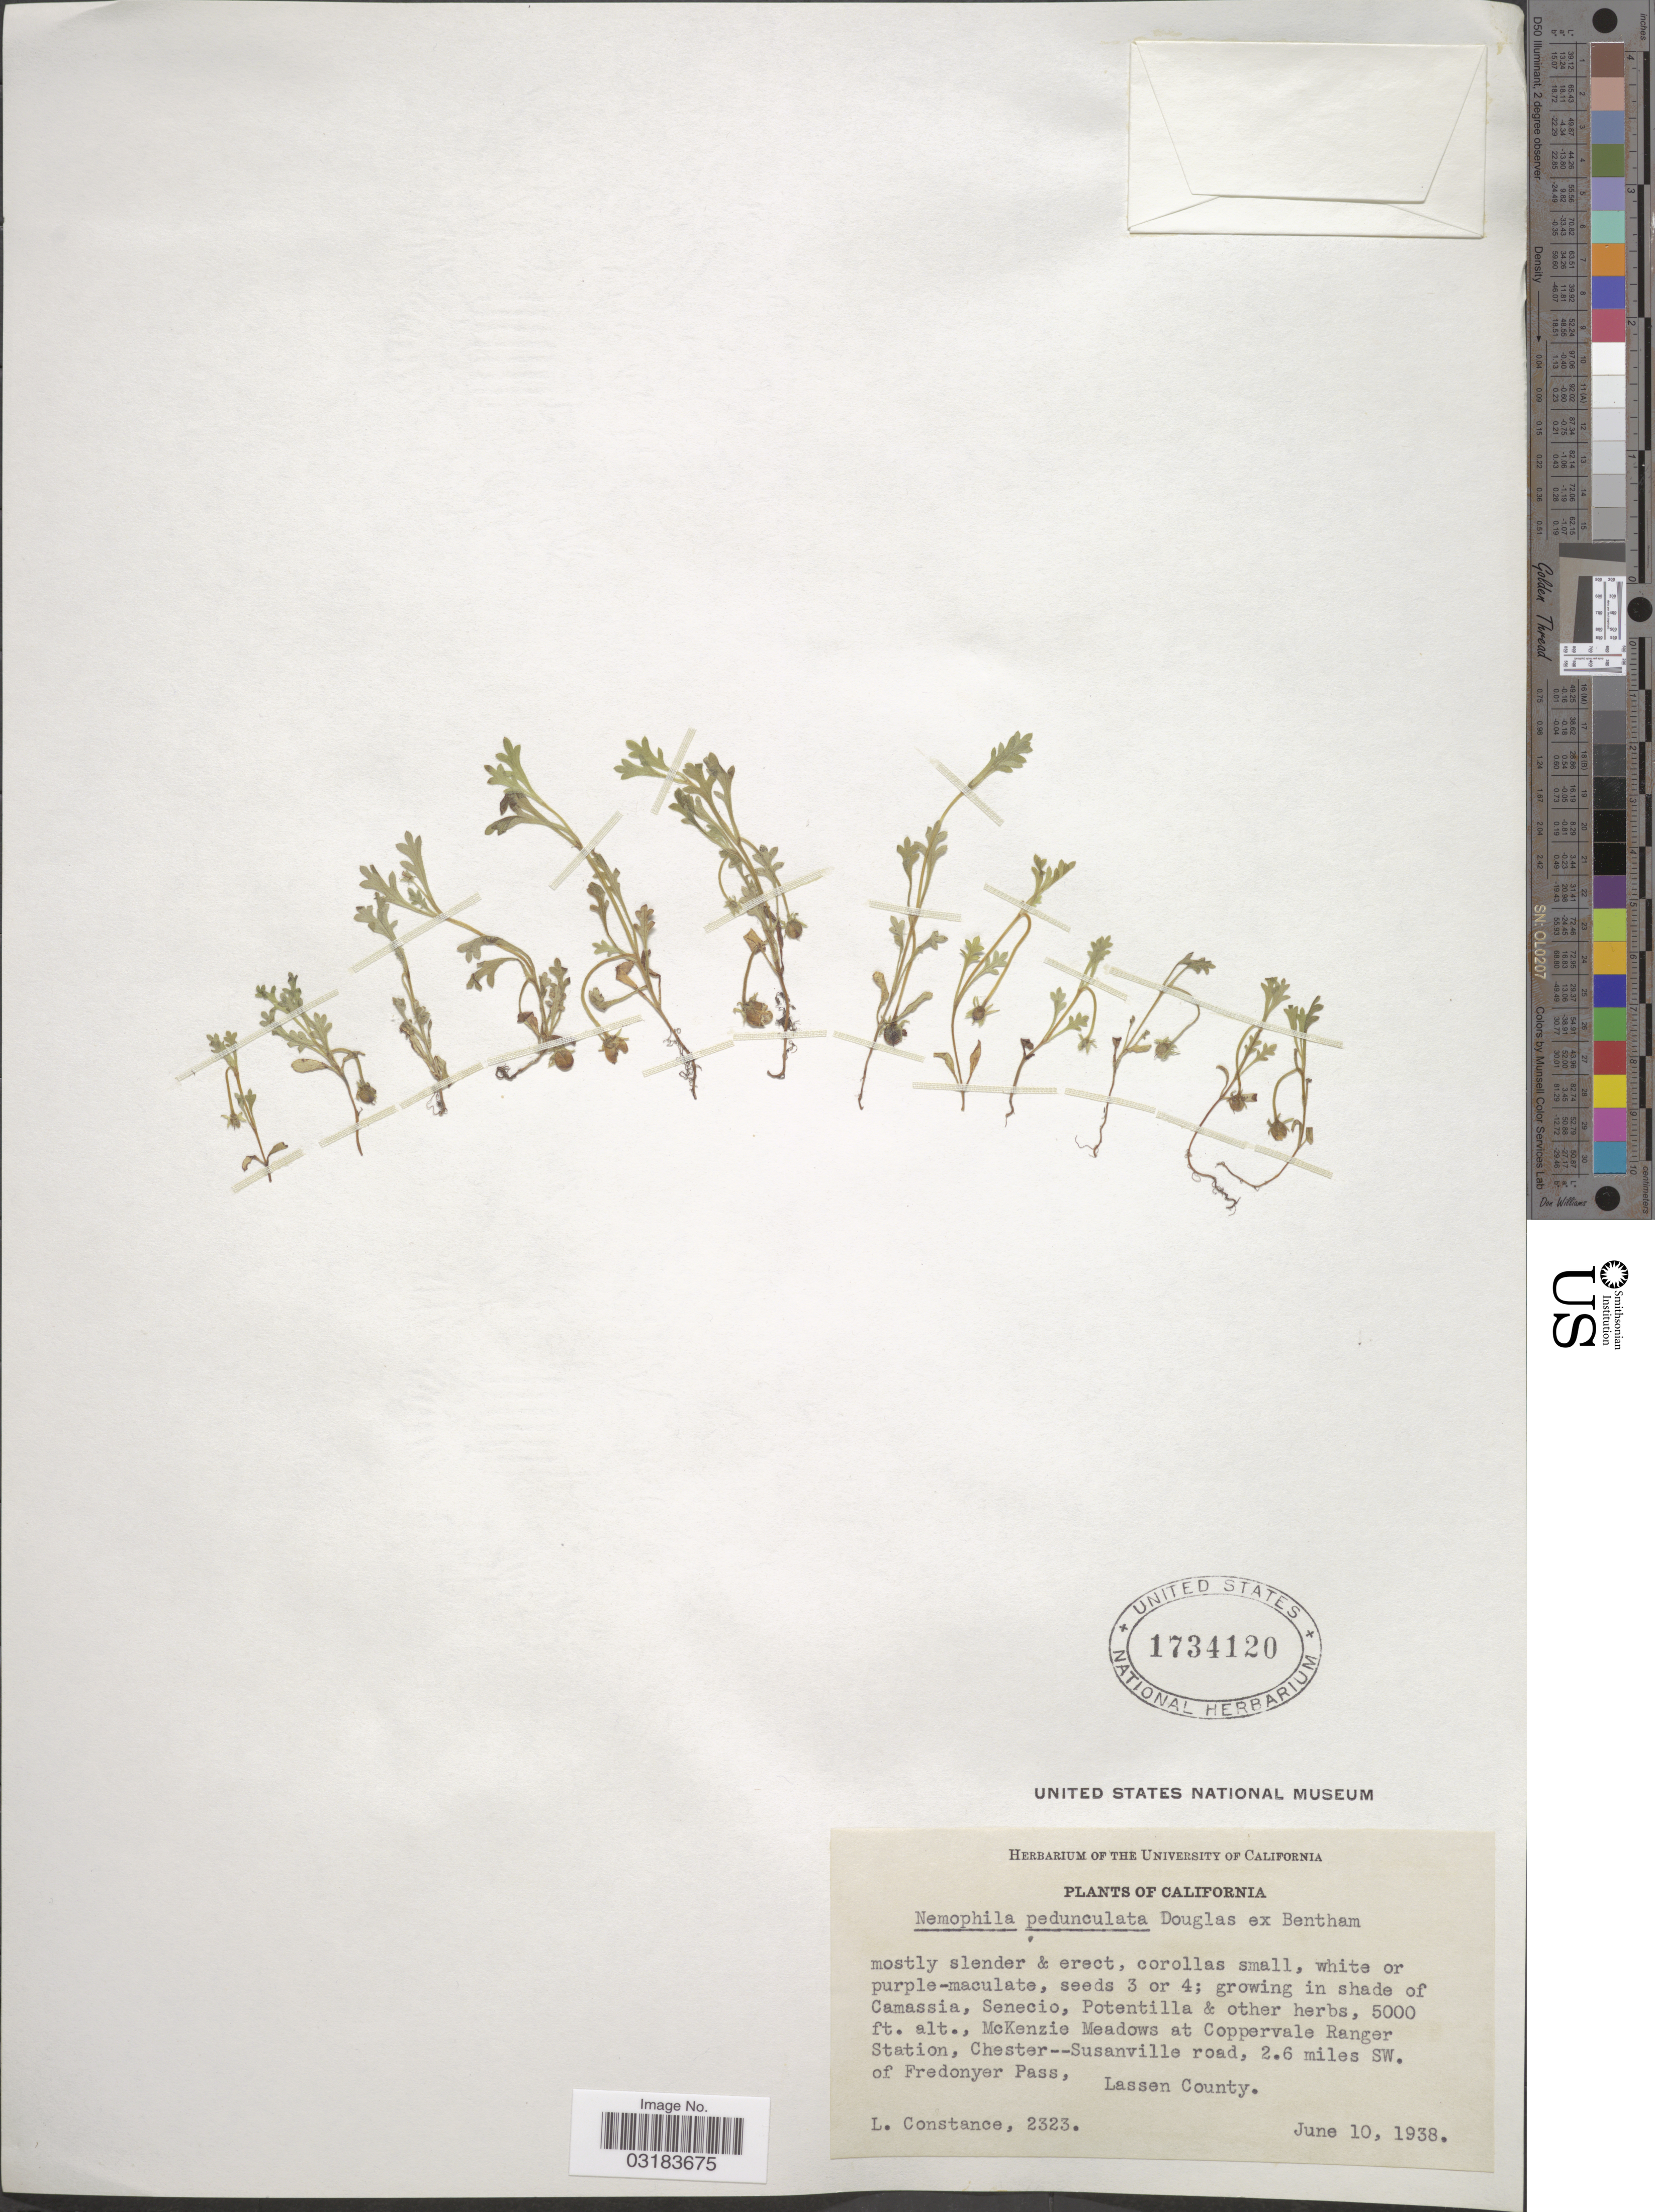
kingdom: Plantae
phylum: Tracheophyta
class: Magnoliopsida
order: Boraginales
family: Hydrophyllaceae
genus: Nemophila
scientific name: Nemophila pedunculata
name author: Douglas ex Benth.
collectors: L. Constance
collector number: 2323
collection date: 1938-06-10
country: United States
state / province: California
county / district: Lassen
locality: McKenzie Meadows at Coppervale Ranger Station, Chester--Susanville road, 2.6 miles SW. of Fredonyer Pass, Lassen County.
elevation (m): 1524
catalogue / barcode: US 1734120